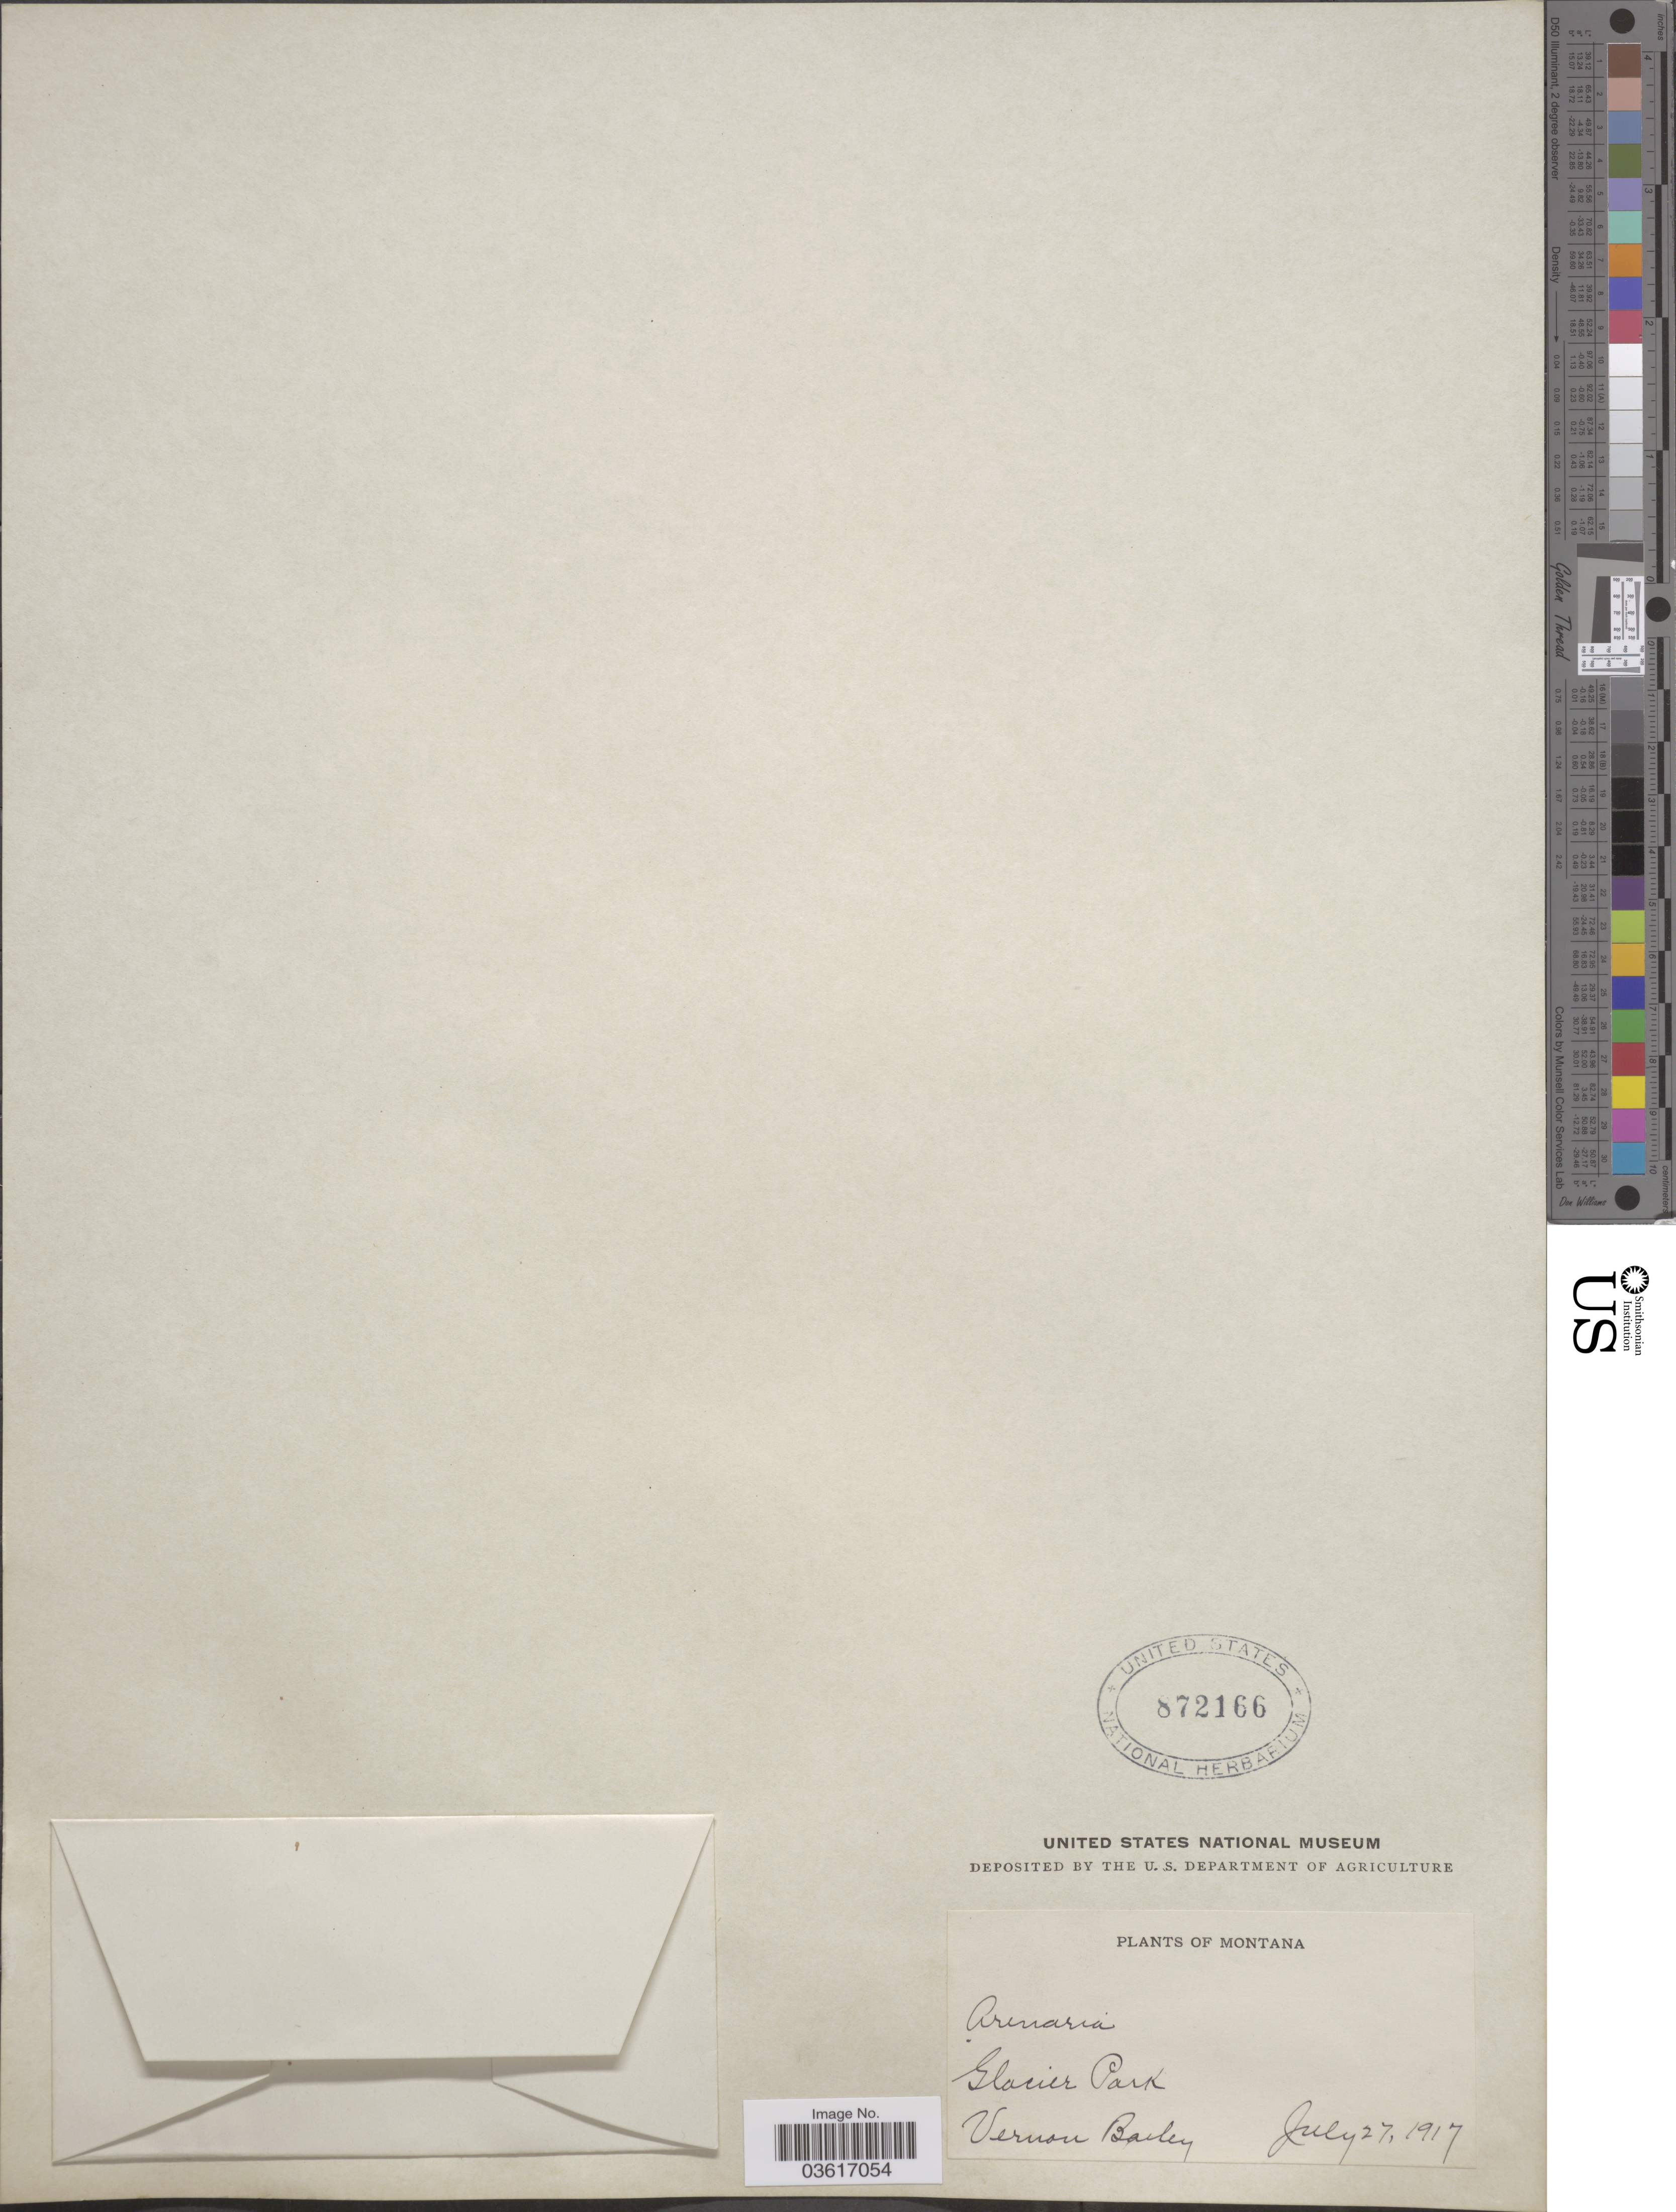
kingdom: Plantae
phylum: Tracheophyta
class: Magnoliopsida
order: Caryophyllales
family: Caryophyllaceae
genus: Minuartia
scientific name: Minuartia sp.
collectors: V. O. Bailey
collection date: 1917-07-27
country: United States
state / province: Montana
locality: Glacier Park.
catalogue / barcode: US 872166